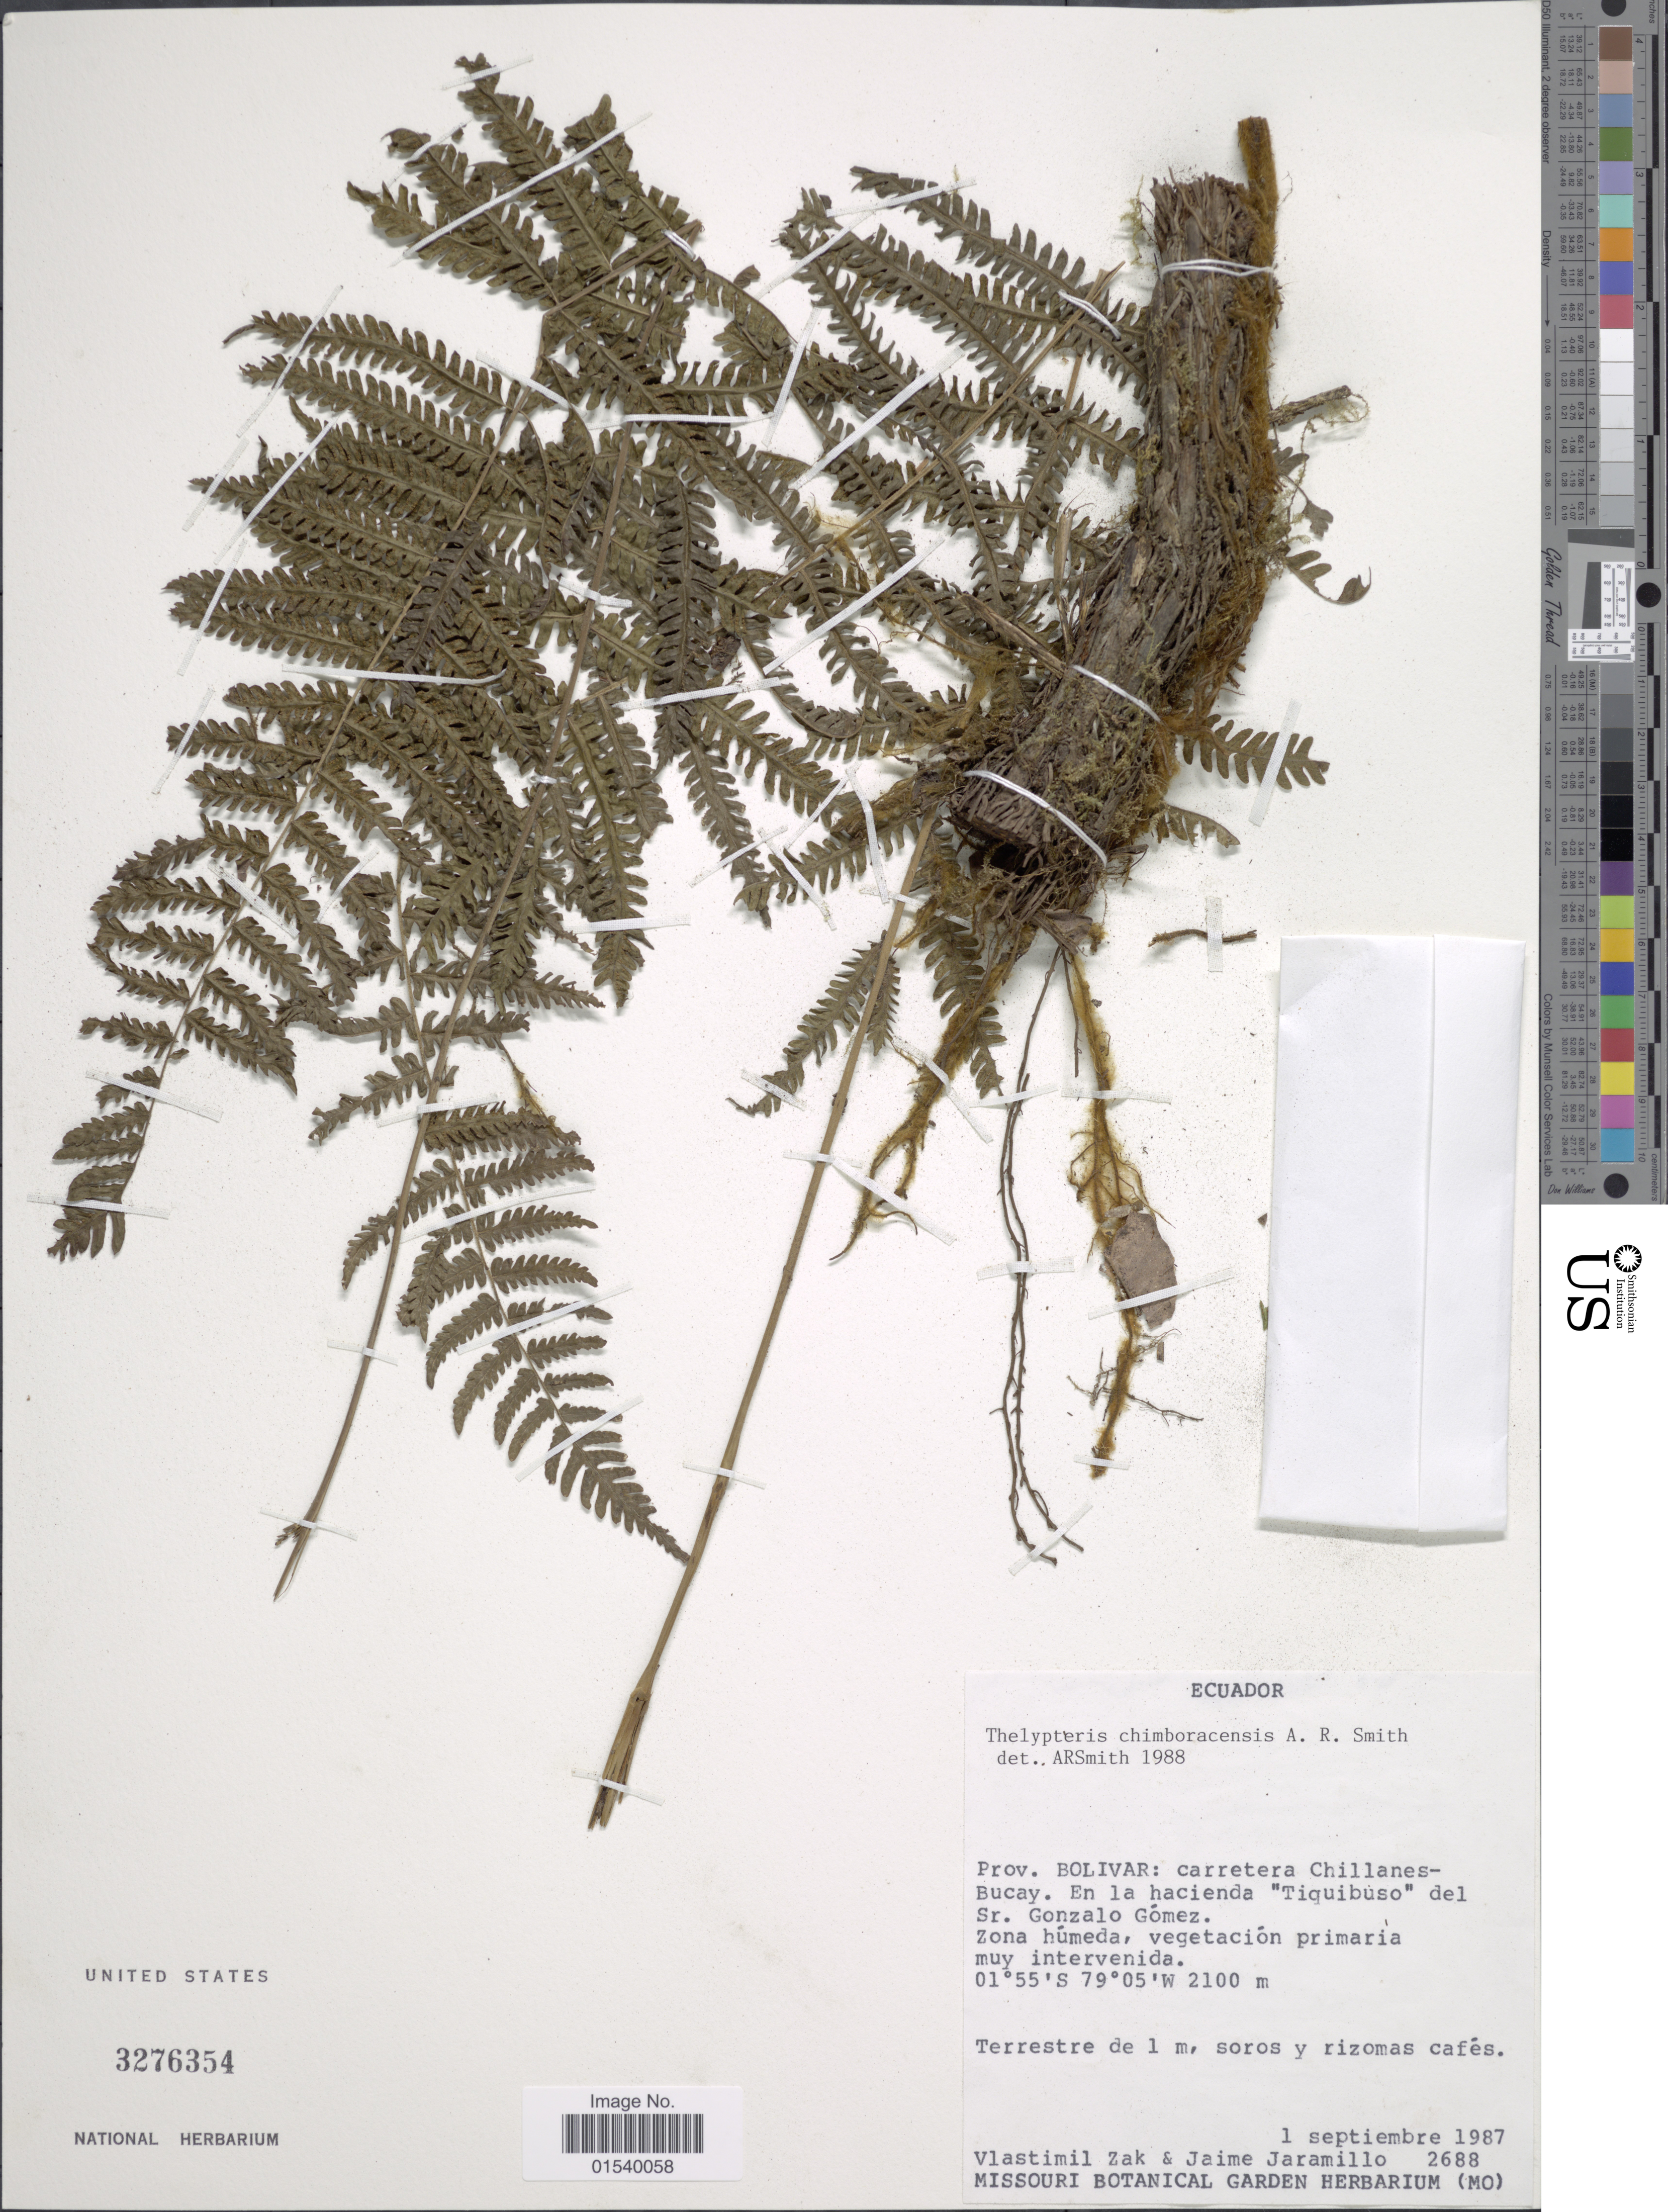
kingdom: Plantae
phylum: Tracheophyta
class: Polypodiopsida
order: Polypodiales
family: Thelypteridaceae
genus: Amauropelta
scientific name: Amauropelta chimboracensis (A.R. Sm.) comb. nov., ined. 2015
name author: (A.R. Sm.)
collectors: V. Zak & J. L. Jaramillo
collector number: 2688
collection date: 1987-09-01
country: Ecuador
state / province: Bolívar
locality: Carretera Chillanes-bucay. En la hacienda 'Tiquibuso' del Sr. Gonzalo Gómez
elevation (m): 2100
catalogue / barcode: US 3276354